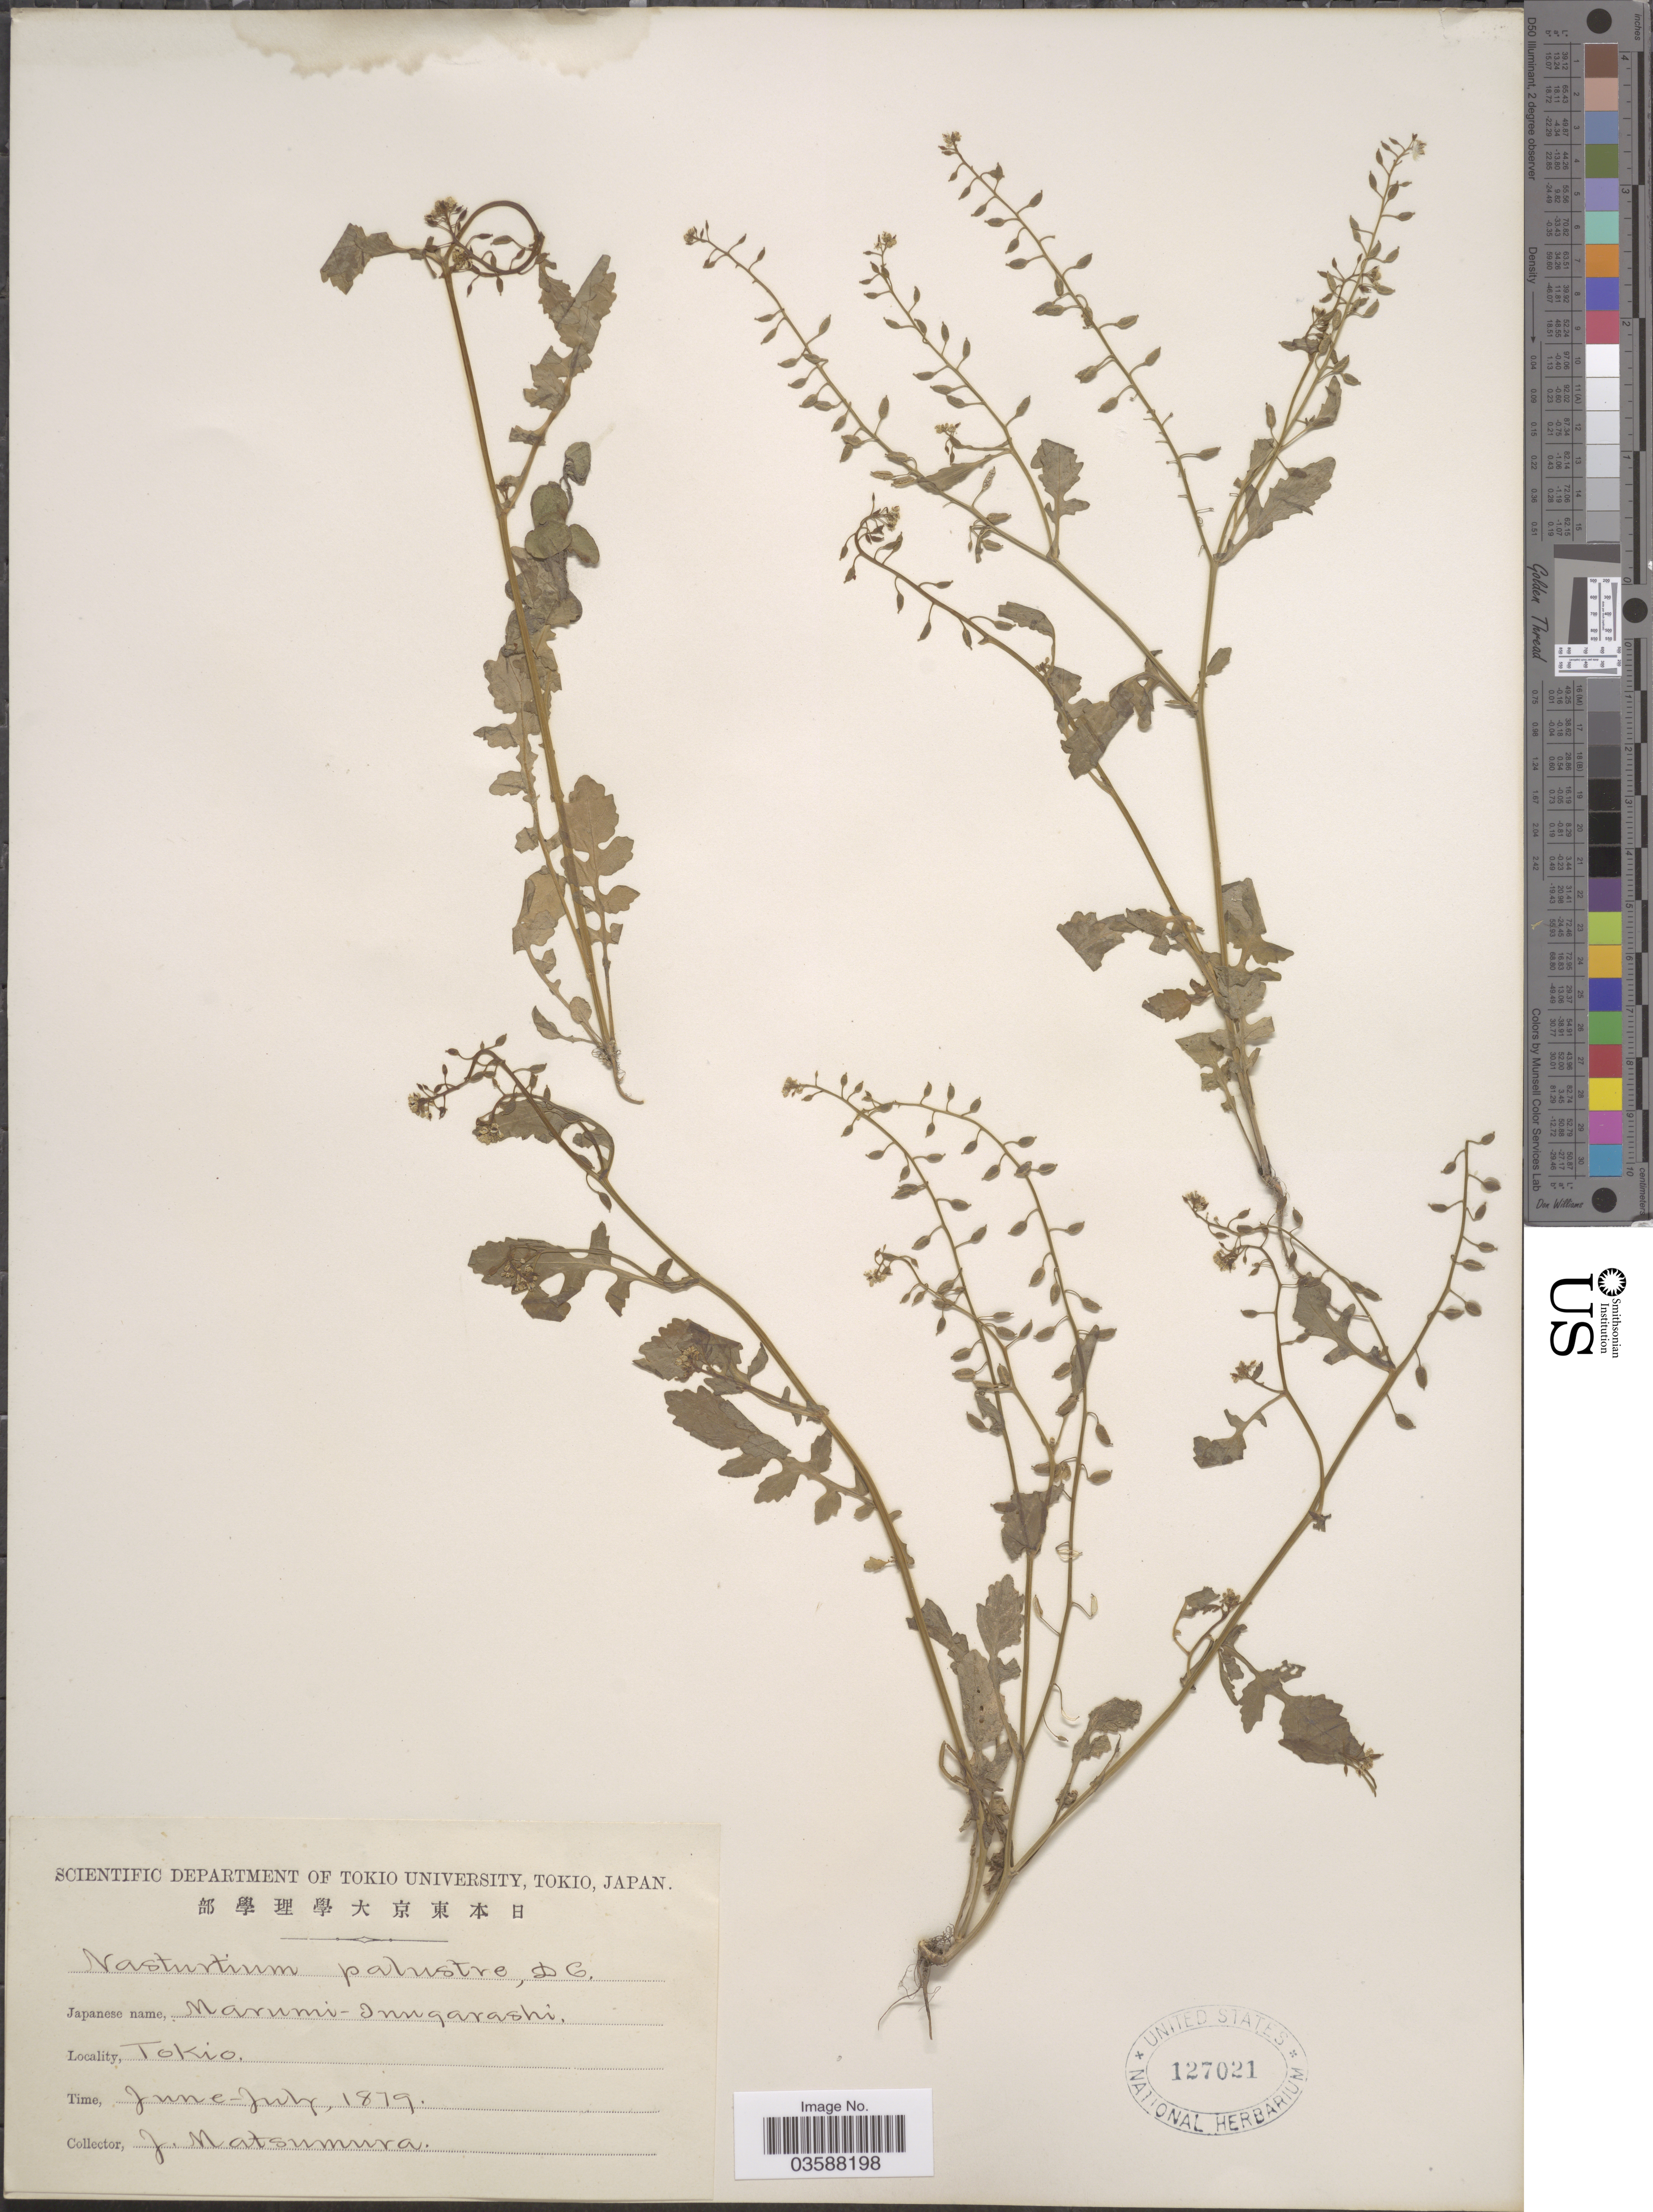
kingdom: Plantae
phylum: Tracheophyta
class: Magnoliopsida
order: Brassicales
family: Brassicaceae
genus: Rorippa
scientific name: Rorippa palustris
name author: (L.) Besser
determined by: Strong, M. T., (US), Smithsonian Institution - National Museum of Natural History (UNITED STATES)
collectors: J. Matsumura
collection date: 1879-06/1879-07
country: Japan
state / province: Tokyo, Federal City of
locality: Tokio.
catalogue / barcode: US 127021